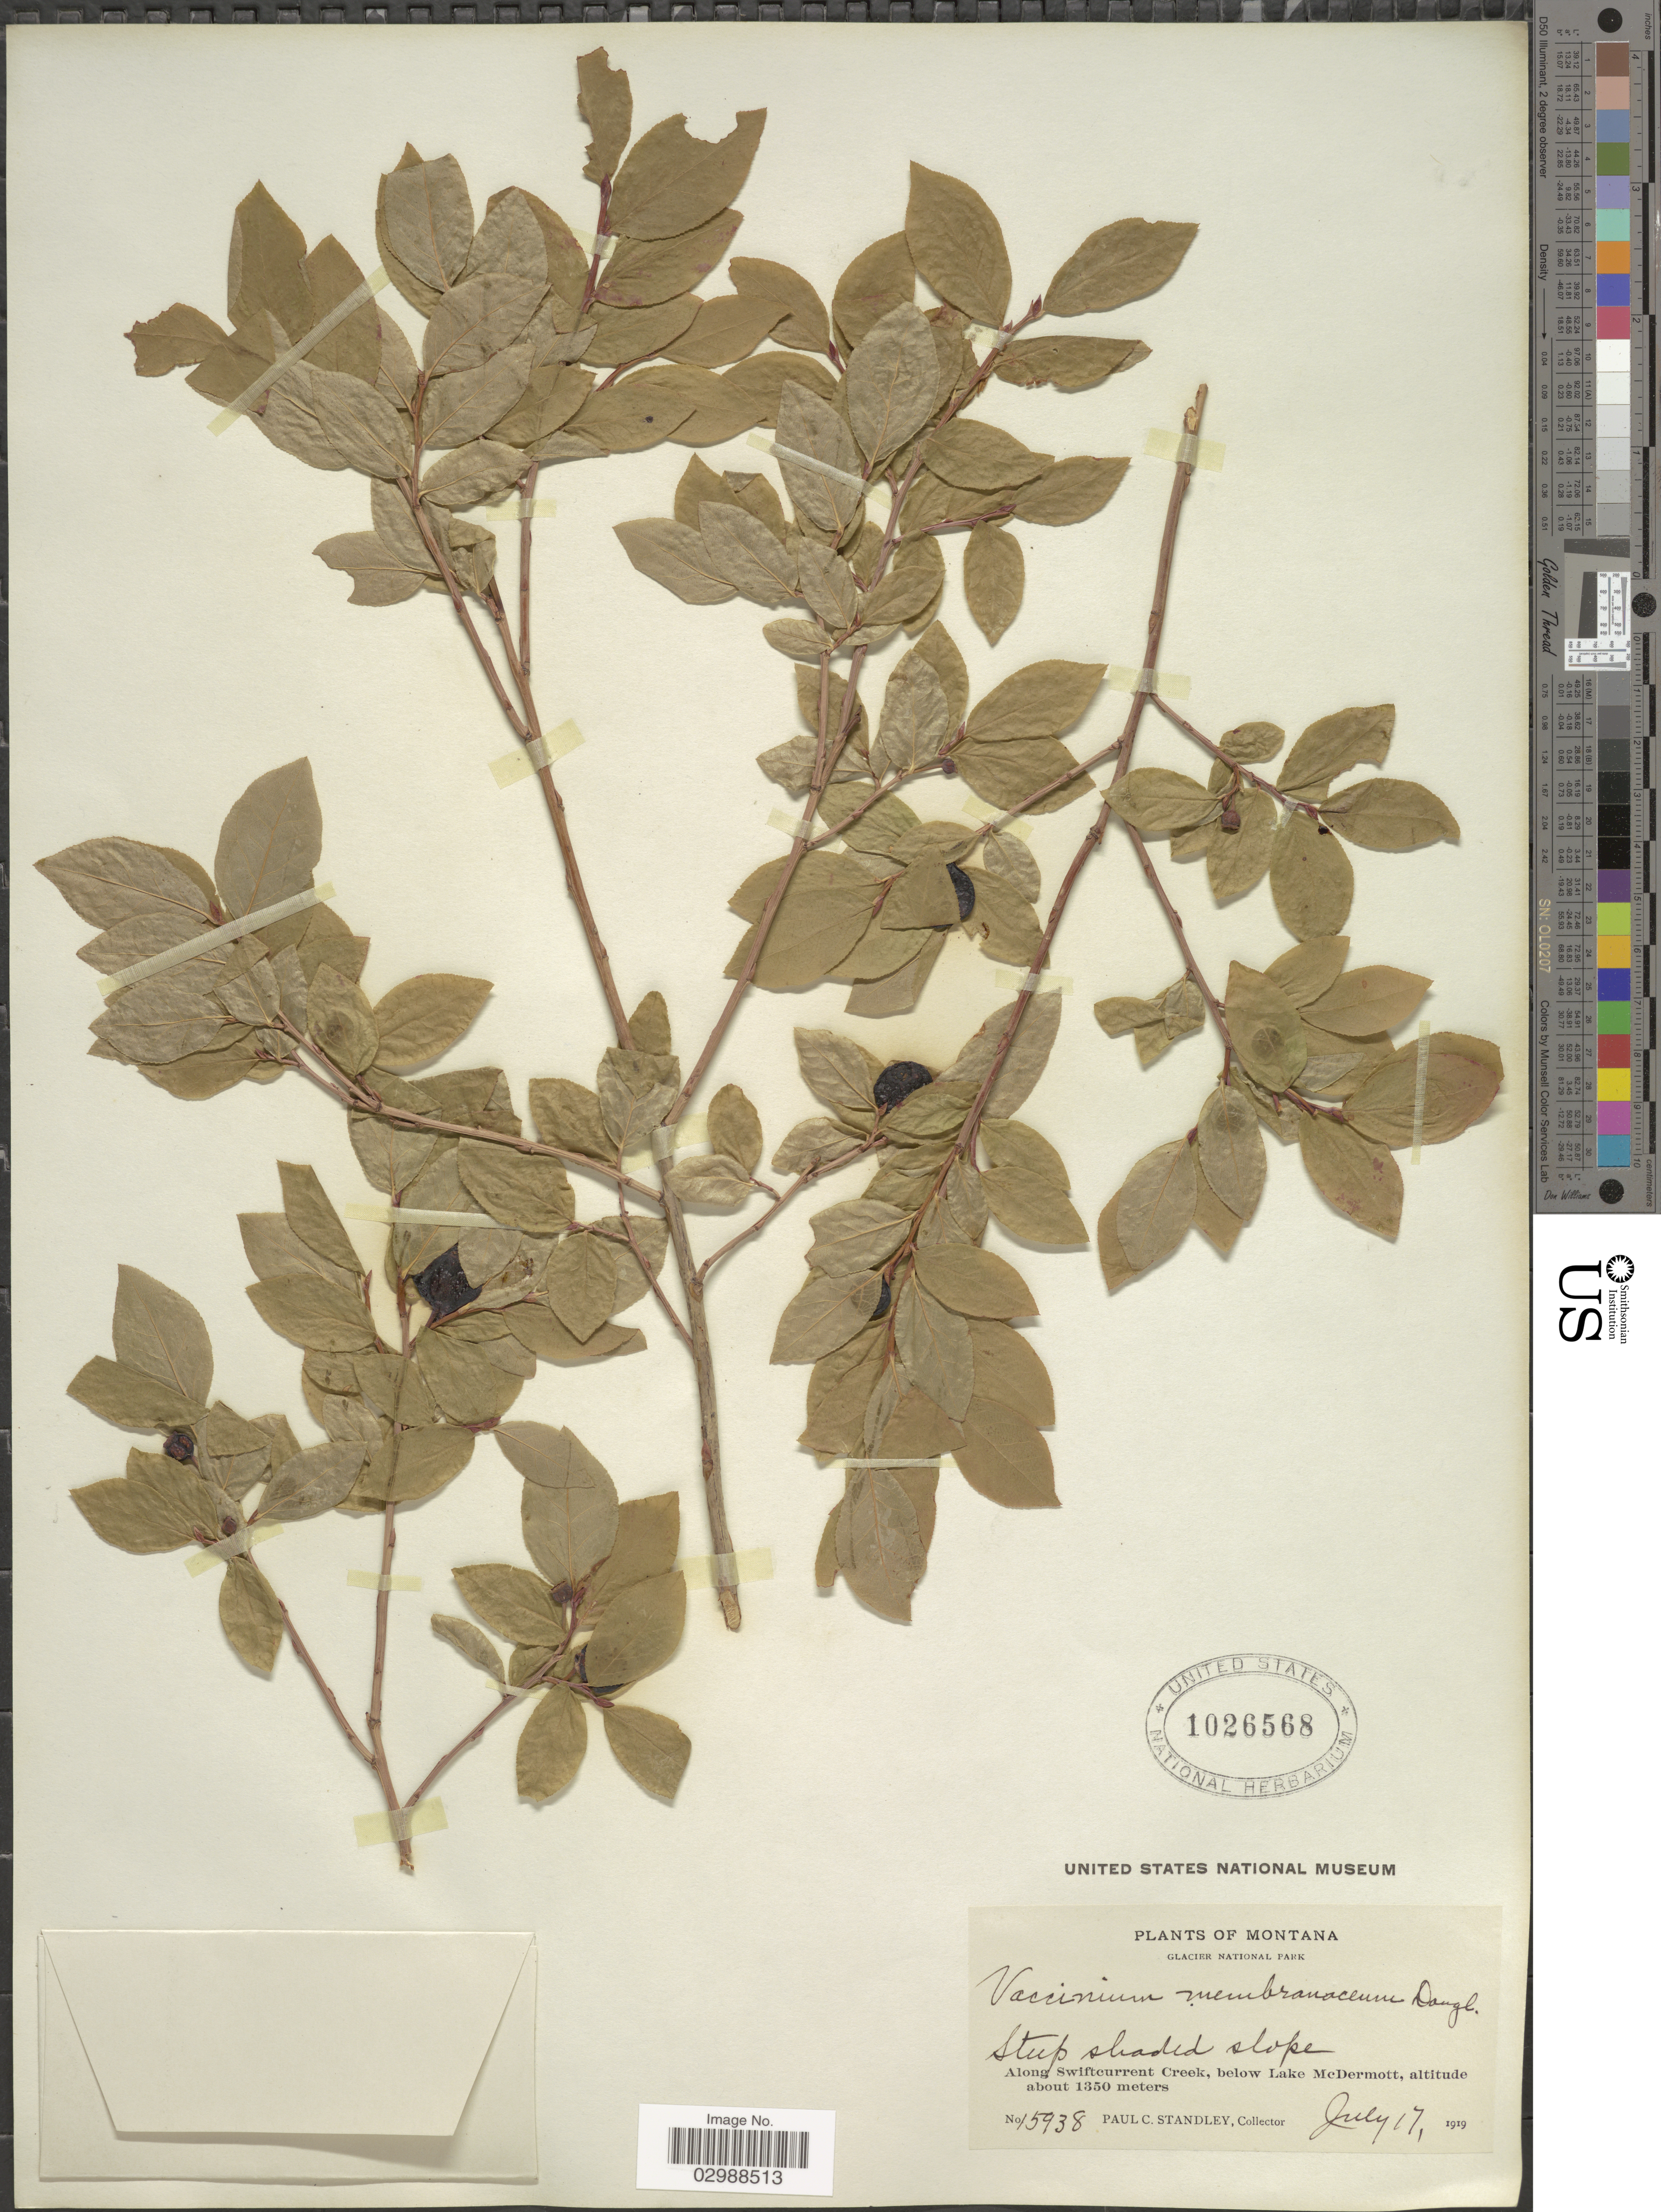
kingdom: Plantae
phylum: Tracheophyta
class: Magnoliopsida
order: Ericales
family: Ericaceae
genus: Vaccinium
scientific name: Vaccinium membranaceum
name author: Douglas ex Torr.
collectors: P. C. Standley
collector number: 15938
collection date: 1919-07-17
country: United States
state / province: Montana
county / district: Glacier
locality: Glacier National Park, along Swiftcurrent Creek, below Lake McDermott.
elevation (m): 1350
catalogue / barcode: US 1026568